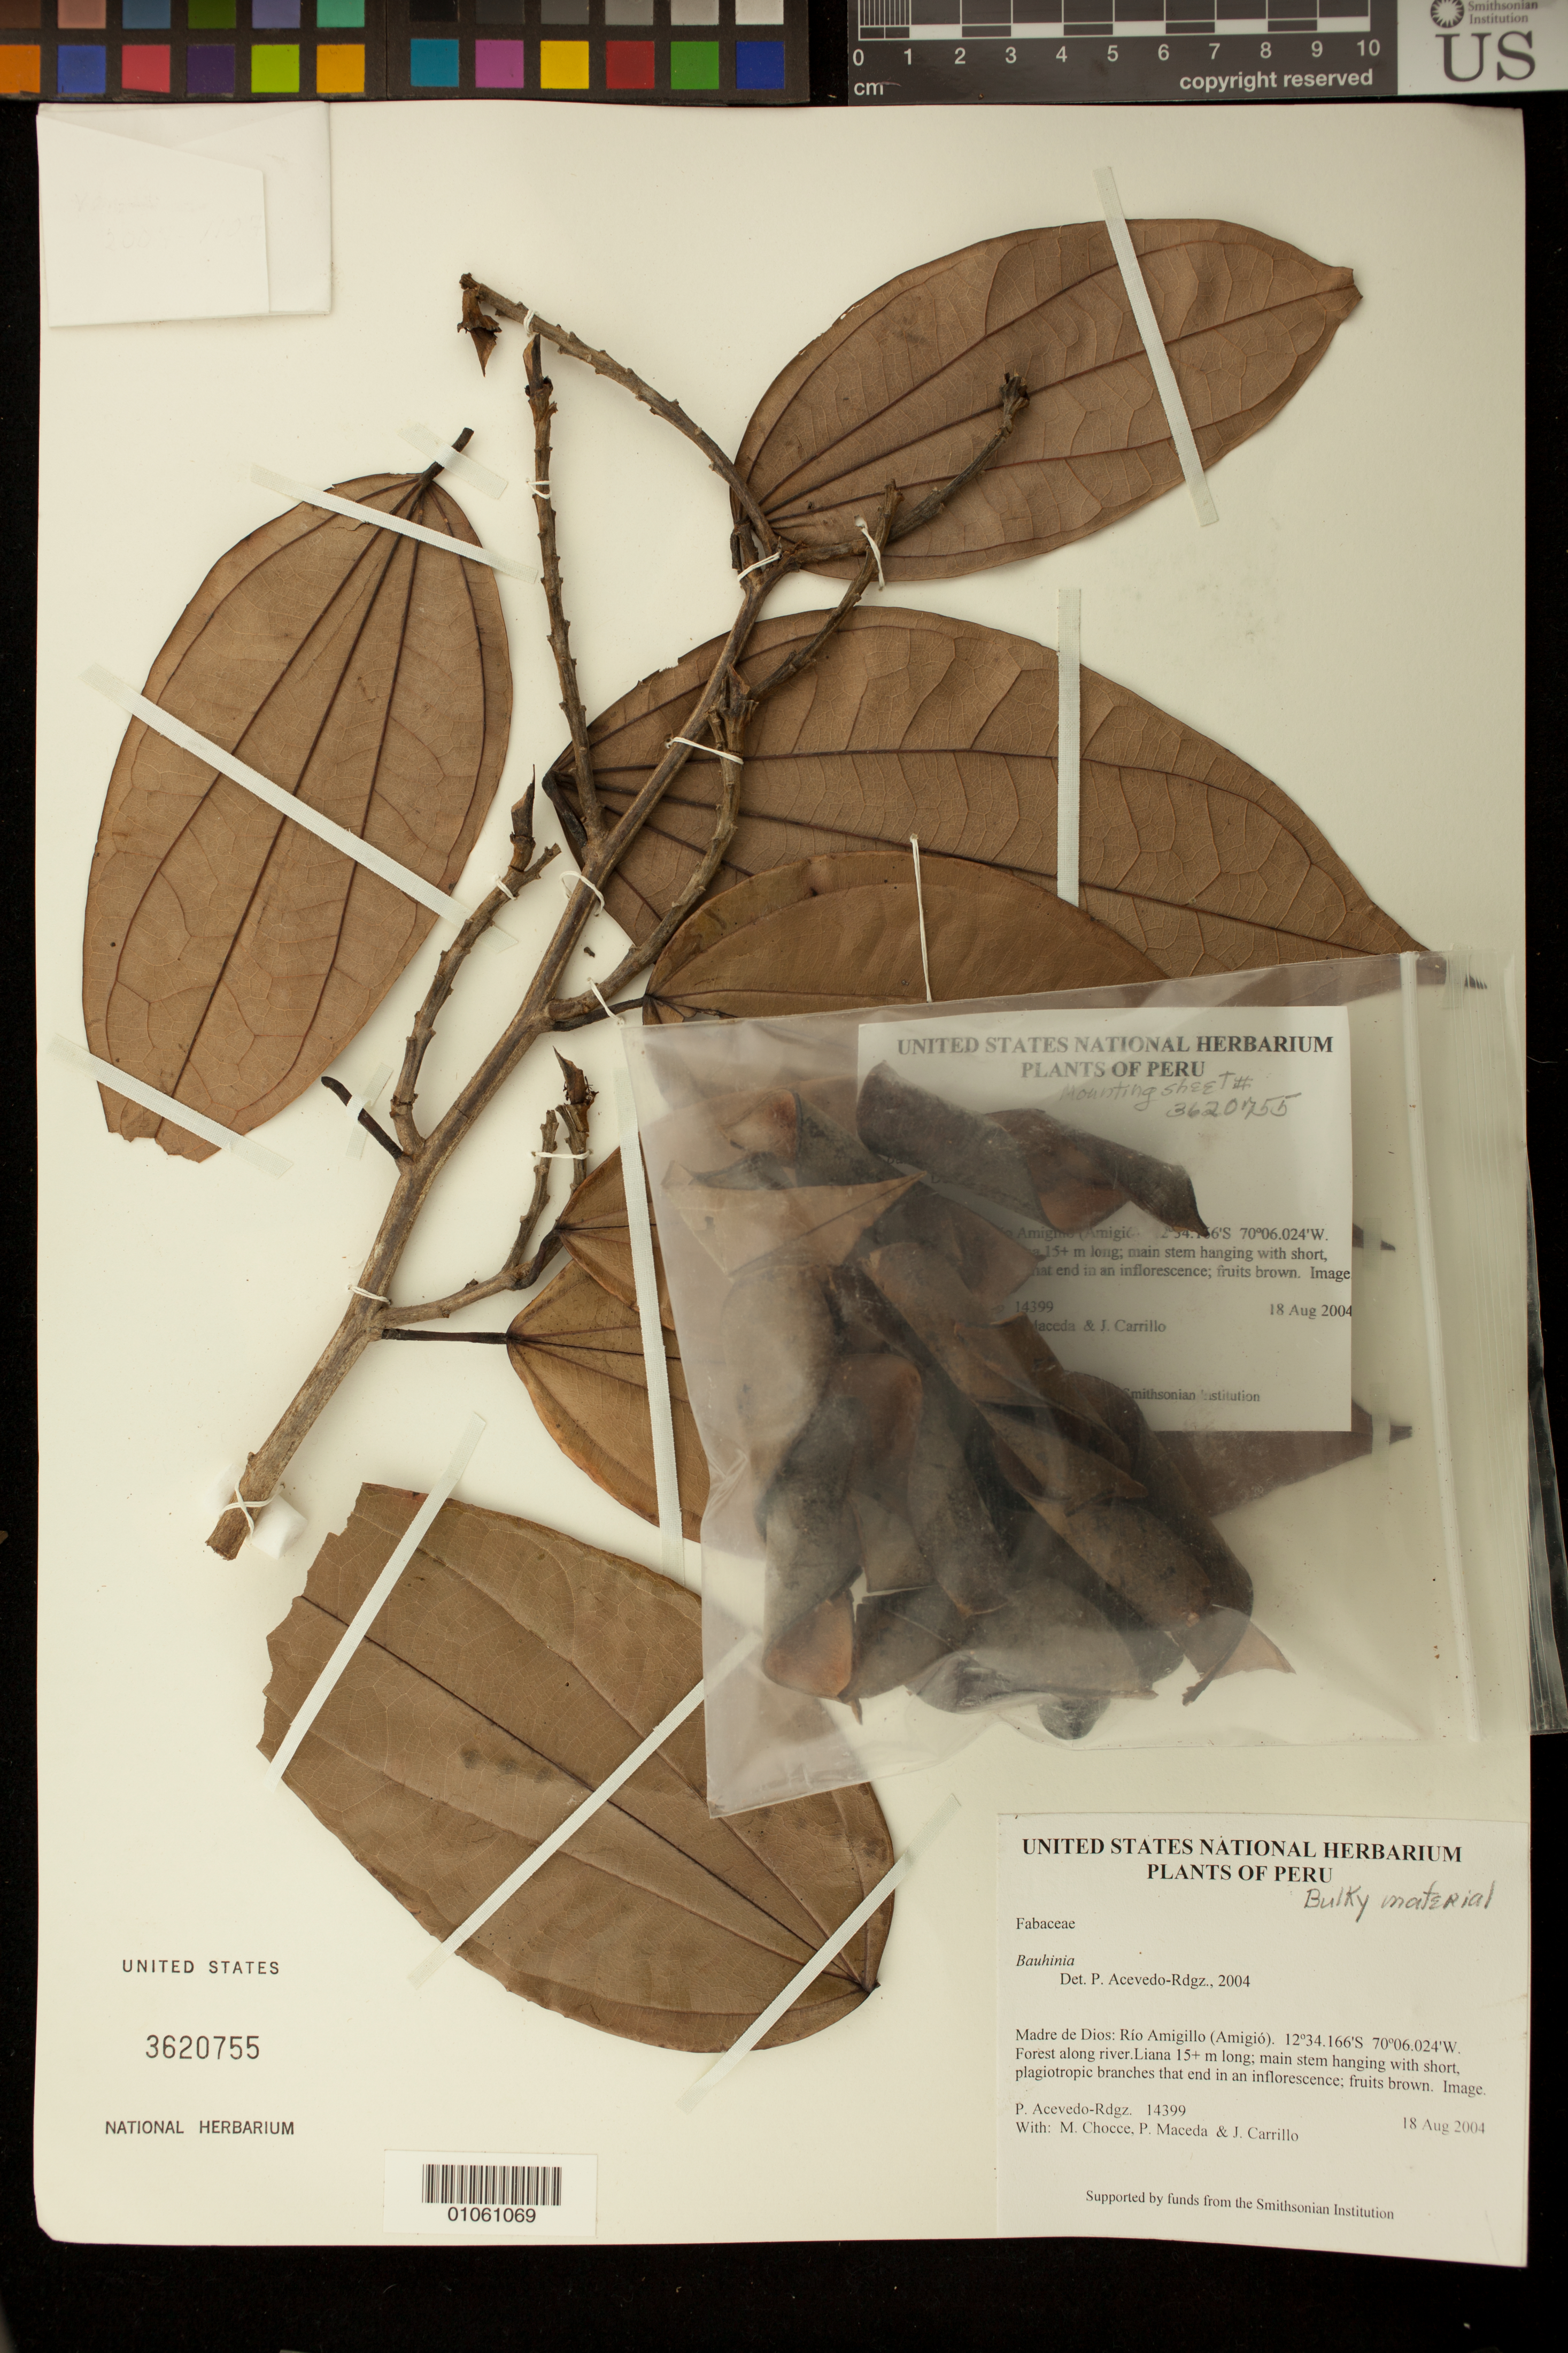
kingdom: Plantae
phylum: Tracheophyta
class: Magnoliopsida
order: Fabales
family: Fabaceae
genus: Schnella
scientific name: Schnella sprucei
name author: (Benth.) Wunderlin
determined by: Acevedo-Rodríguez, P., (BOT), Smithsonian Institution - National Museum of Natural History (UNITED STATES)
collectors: P. Acevedo-Rodr., M. Chocce, P. Maceda & J. Carrillo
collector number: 14399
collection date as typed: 18 Aug 2004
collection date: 2004-08-18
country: Peru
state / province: Madre de Dios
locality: Madre de Dios: Río Amigillo (Amigió)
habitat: Forest along river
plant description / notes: US, NY, MO, K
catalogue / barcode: US 3620755